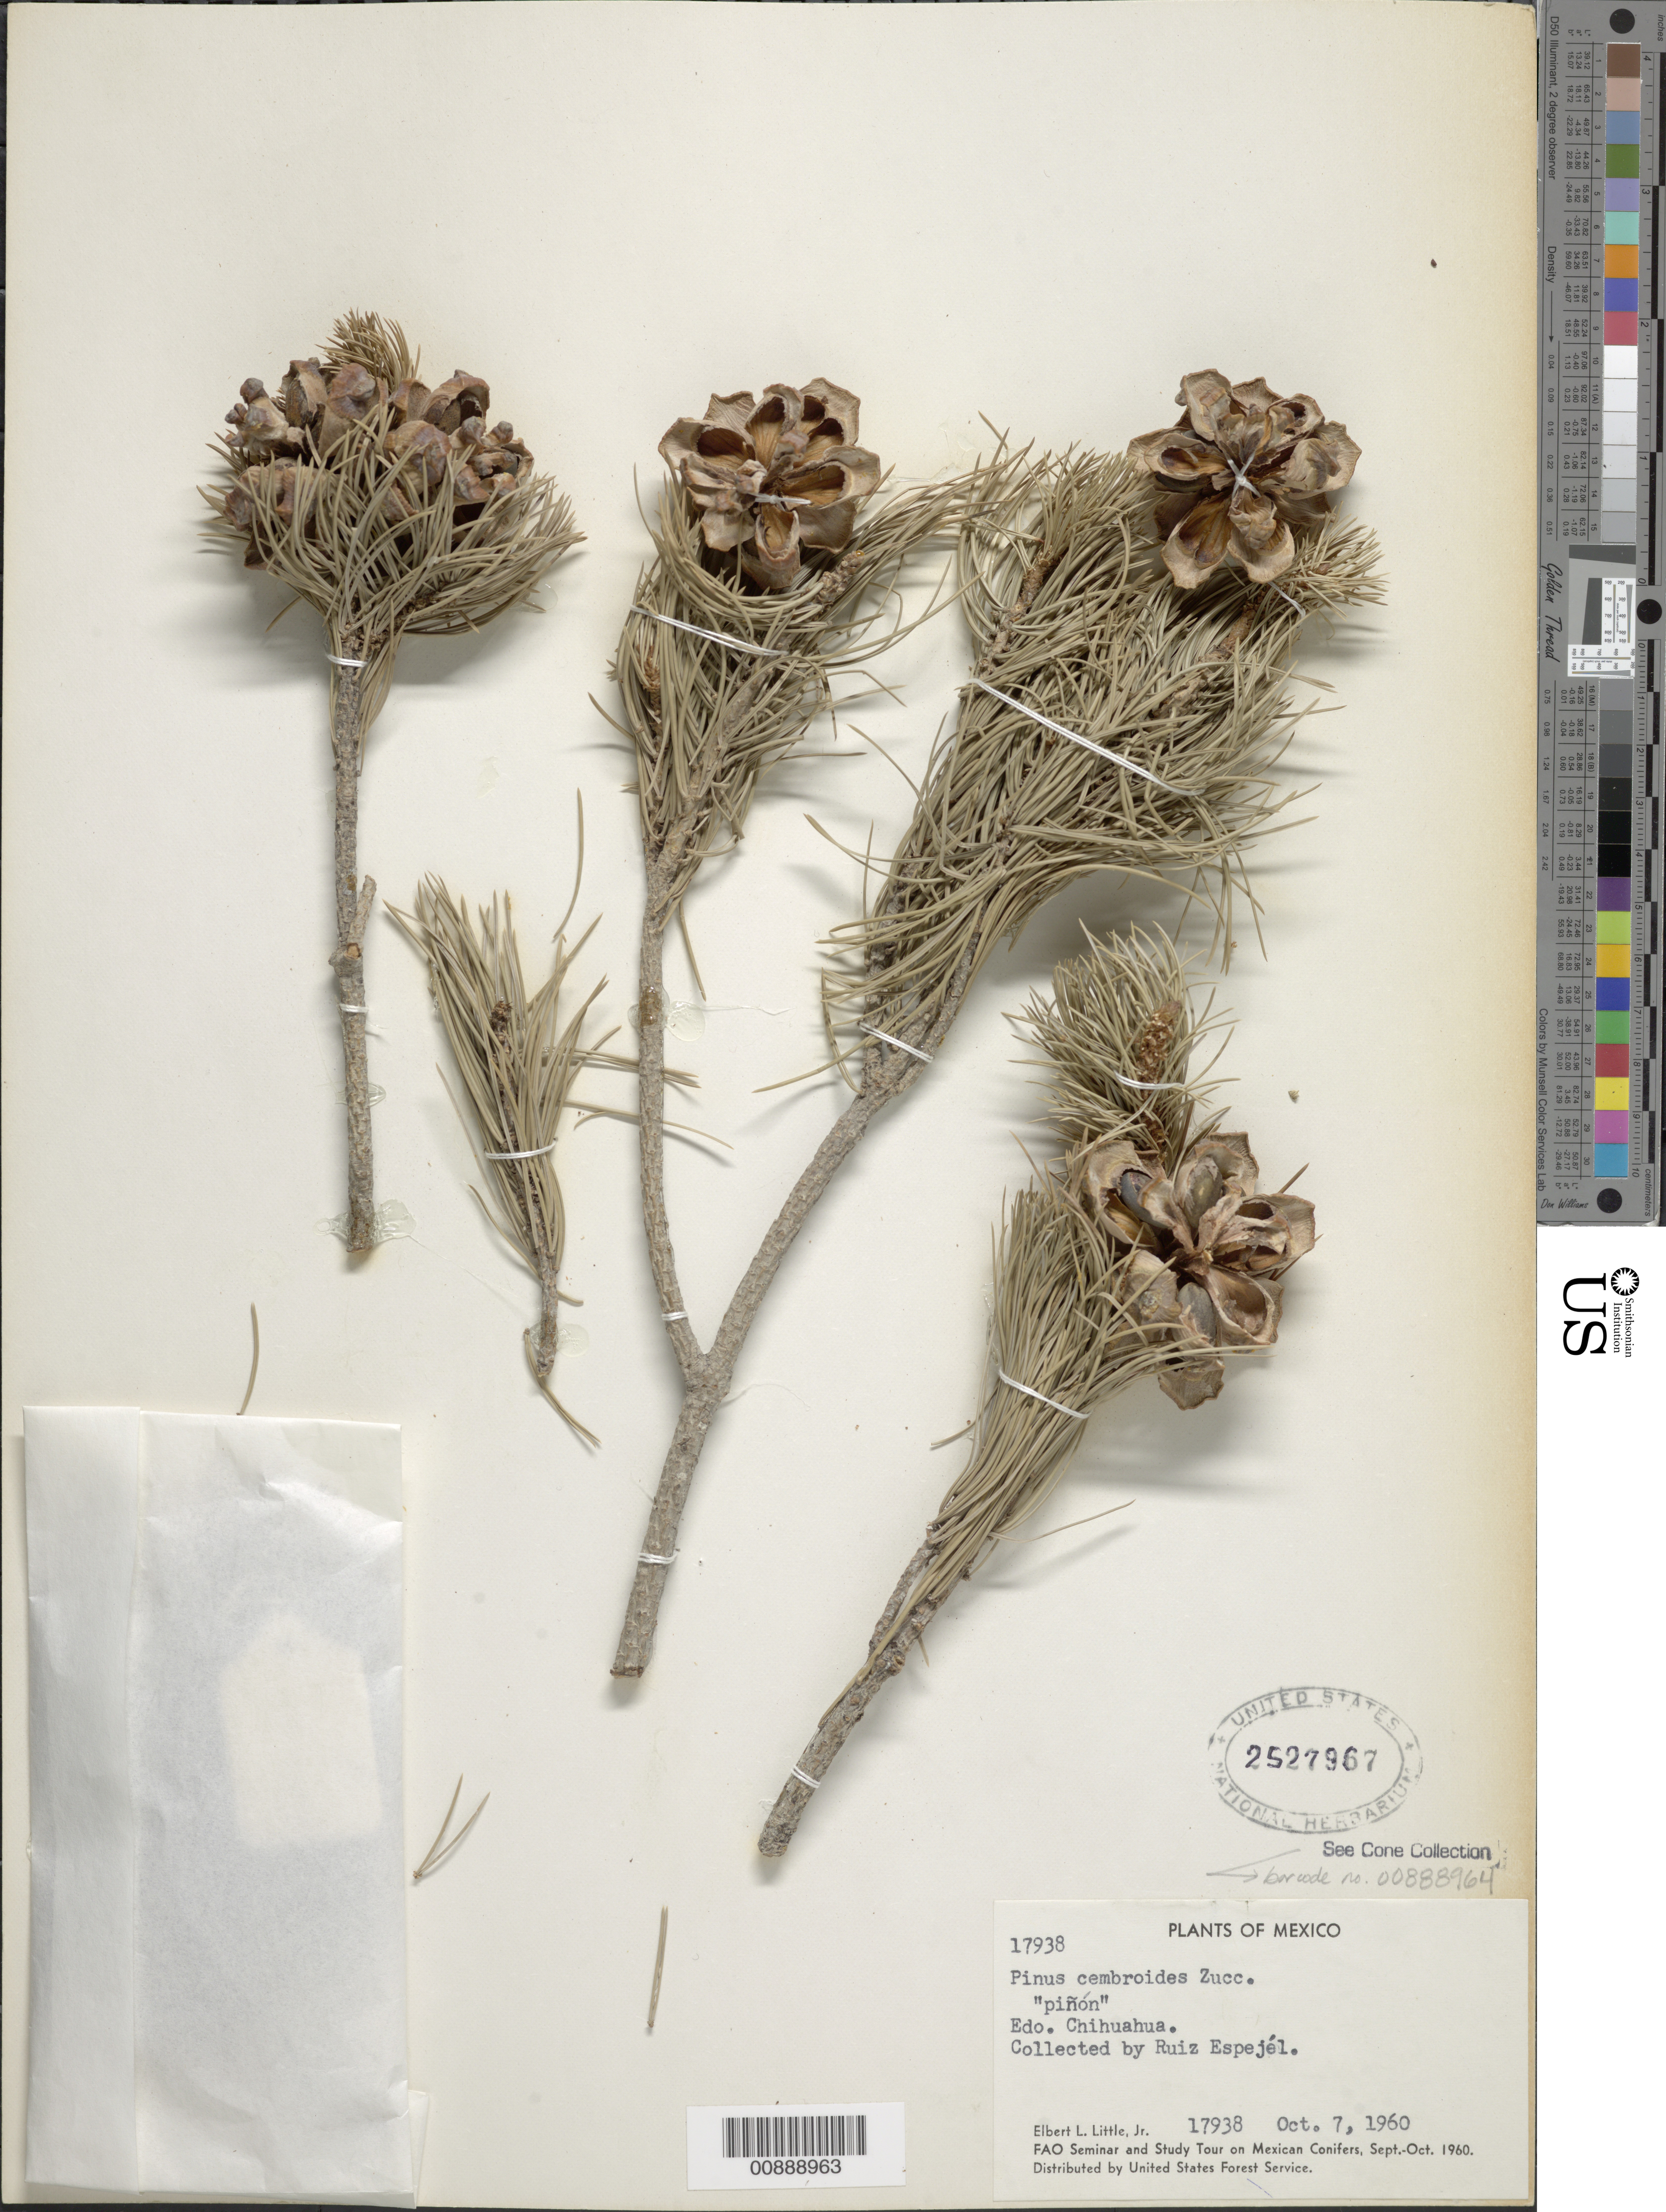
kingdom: Plantae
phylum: Tracheophyta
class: Pinopsida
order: Pinales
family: Pinaceae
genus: Pinus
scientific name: Pinus cembroides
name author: Zucc.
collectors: E. L. Little & Ruiz Espejél, --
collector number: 17938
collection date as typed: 07 Oct 1960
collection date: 1960-10-07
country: Mexico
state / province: Chihuahua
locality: Chihuahua.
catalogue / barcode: US 2527967